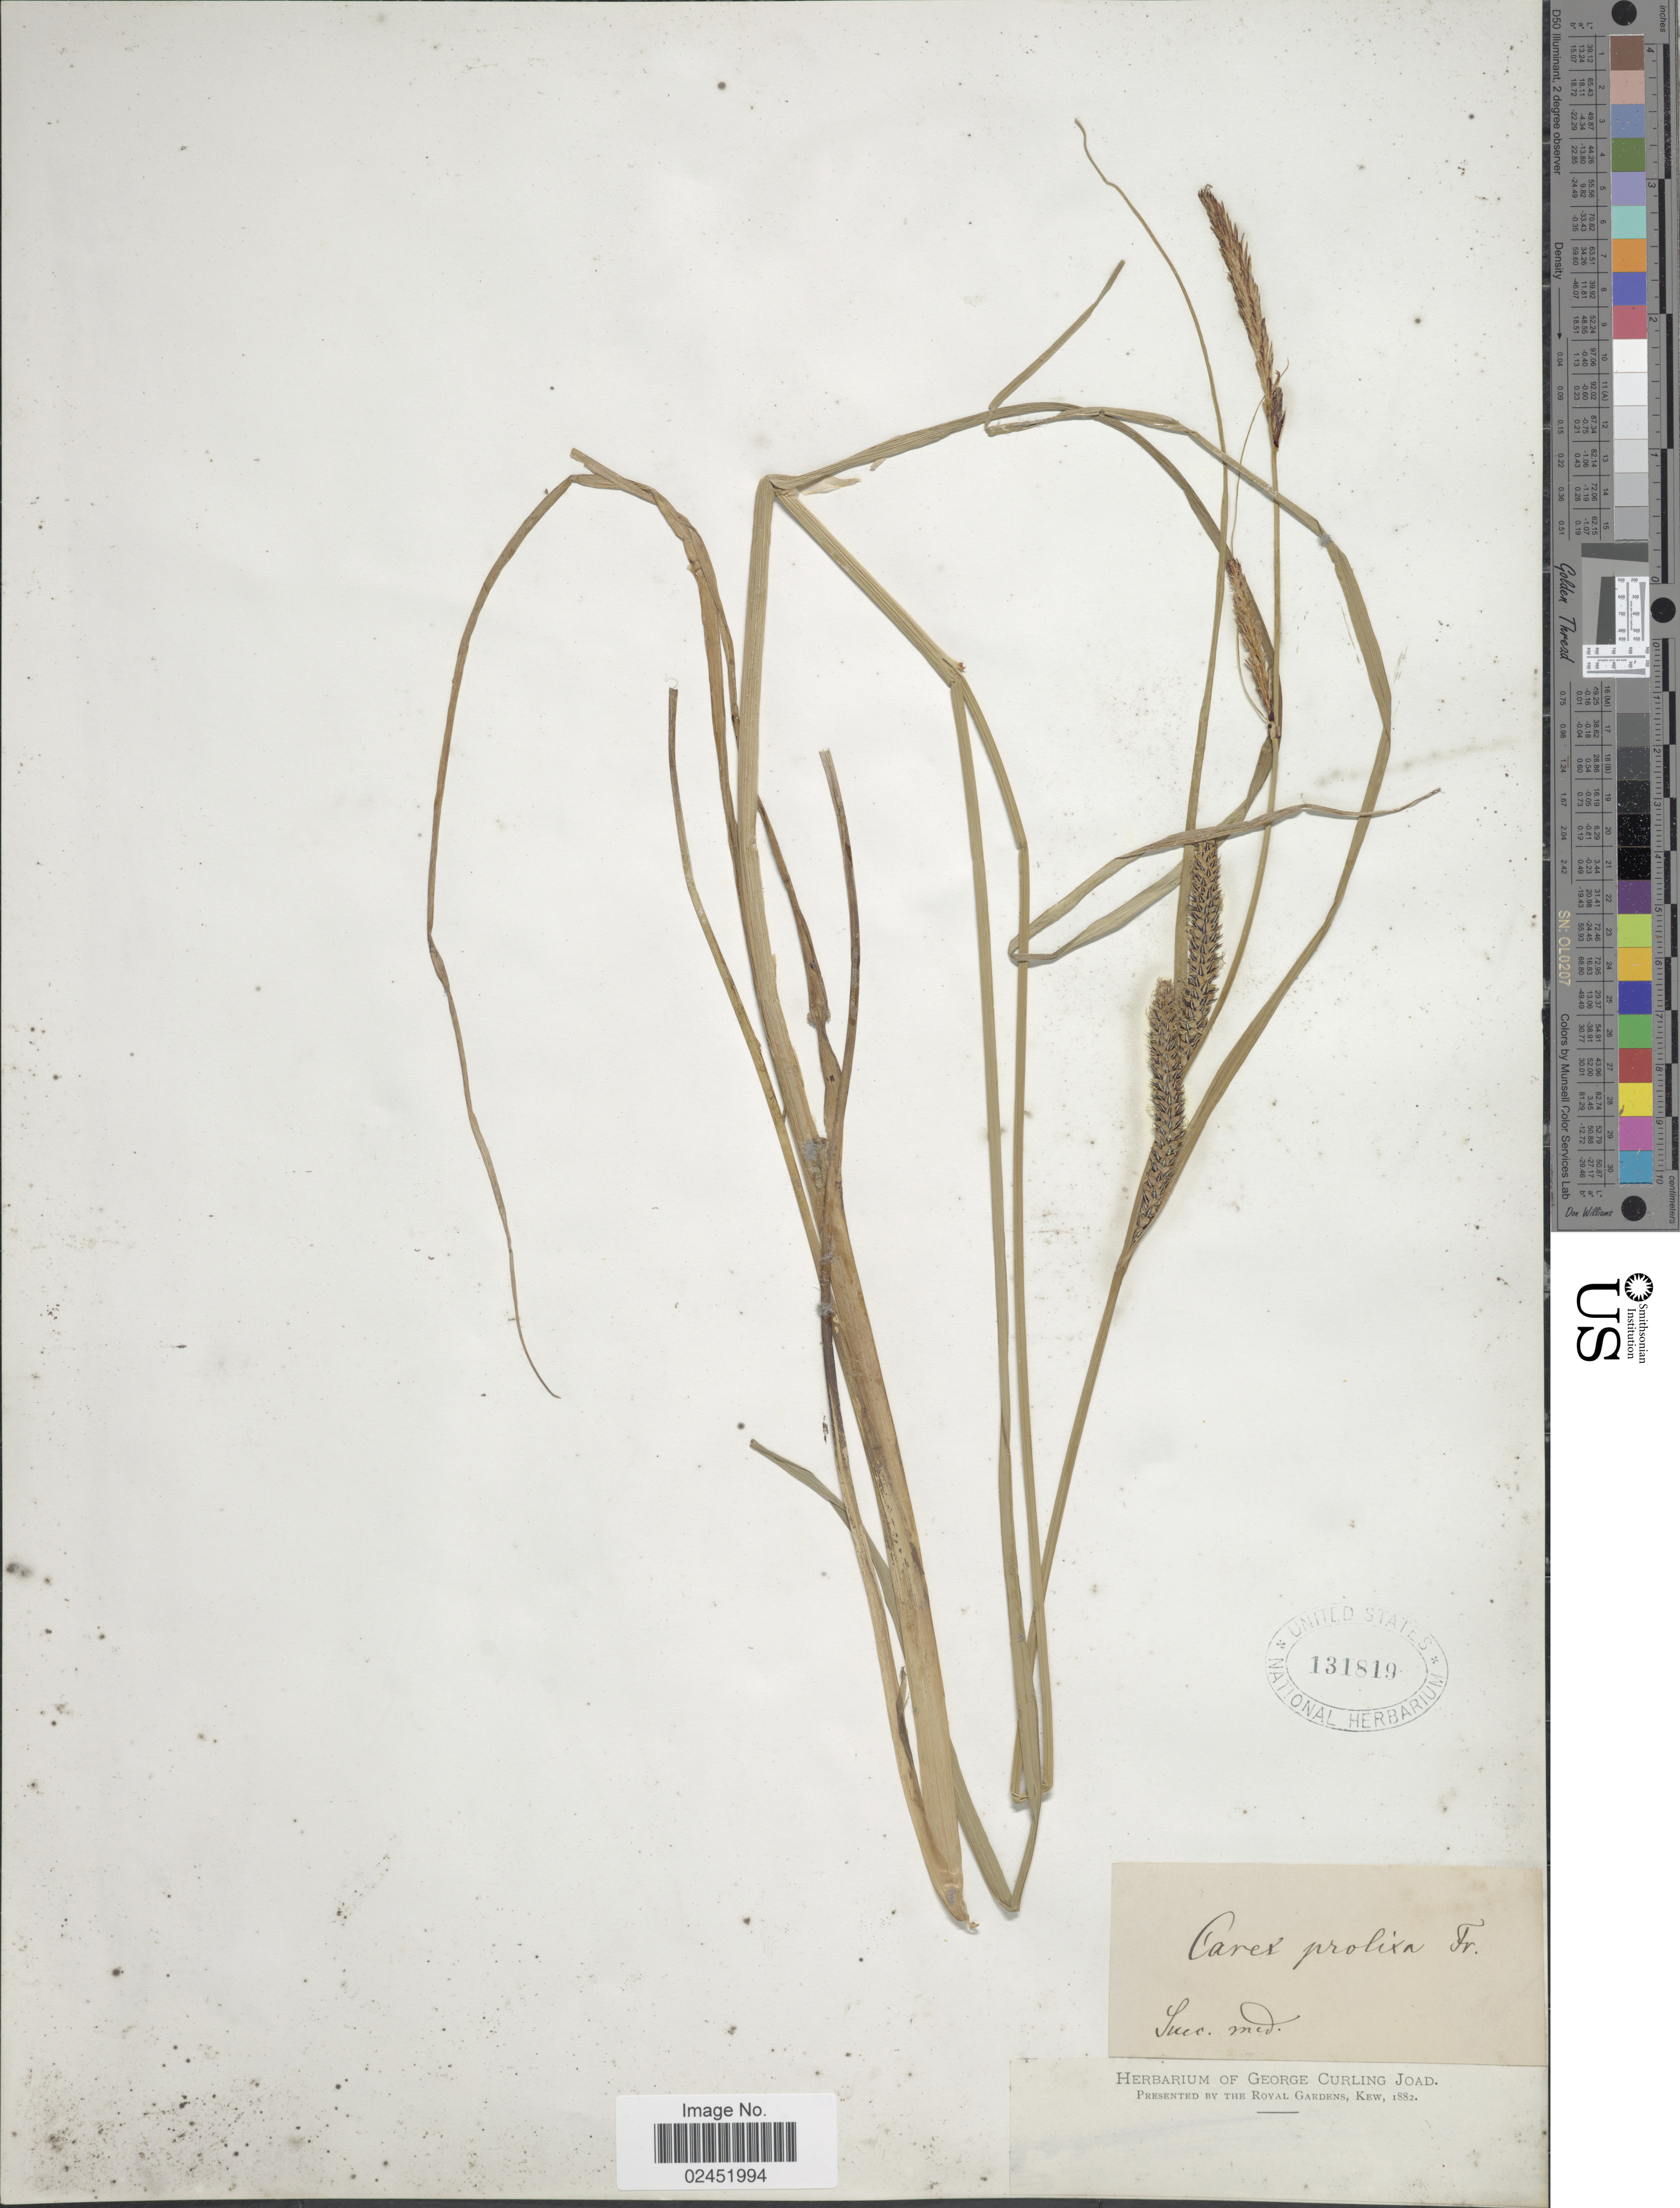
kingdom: Plantae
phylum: Tracheophyta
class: Liliopsida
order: Poales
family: Cyperaceae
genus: Carex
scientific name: Carex x prolixa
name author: Fr.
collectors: ex herb. George Curling Joad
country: Sweden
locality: Suec. med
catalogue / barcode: US 131819